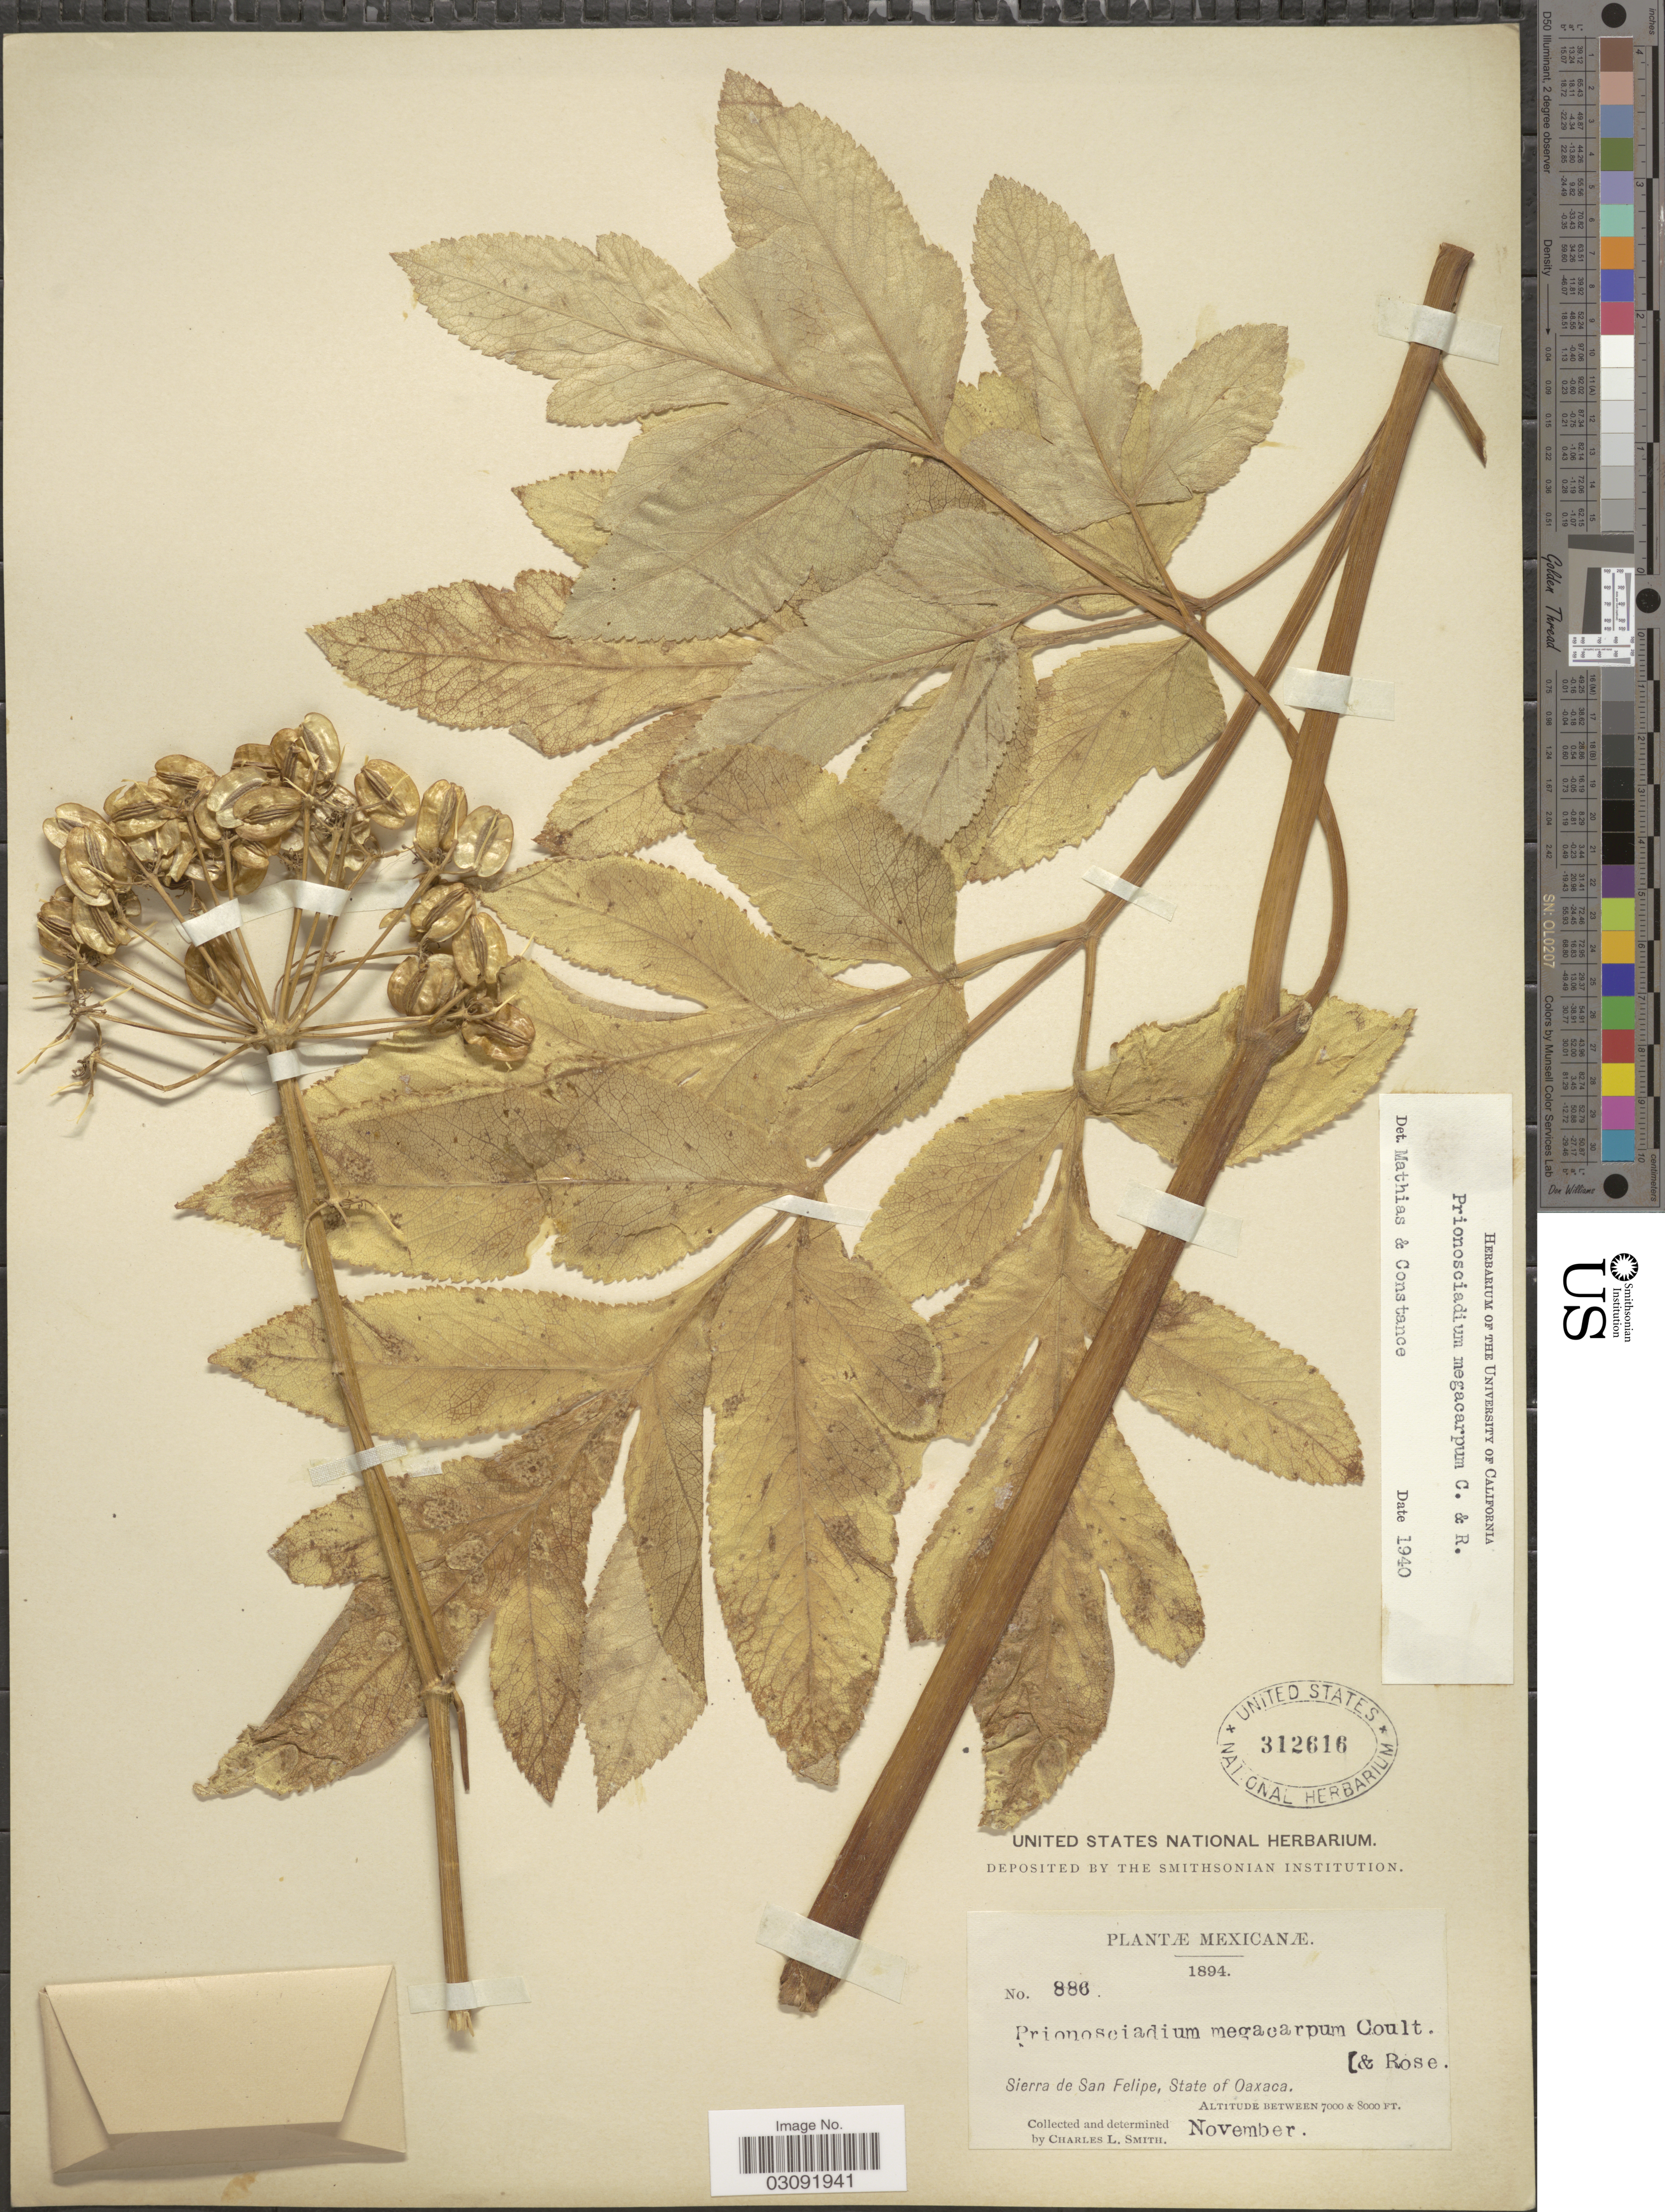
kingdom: Plantae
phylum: Tracheophyta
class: Magnoliopsida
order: Apiales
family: Apiaceae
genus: Prionosciadium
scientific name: Prionosciadium megacarpum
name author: J.M. Coult. & Rose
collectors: C. L. Smith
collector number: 886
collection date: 1894-11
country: Mexico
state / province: Oaxaca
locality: Sierra de San Felipe.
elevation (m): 2134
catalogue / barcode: US 312616